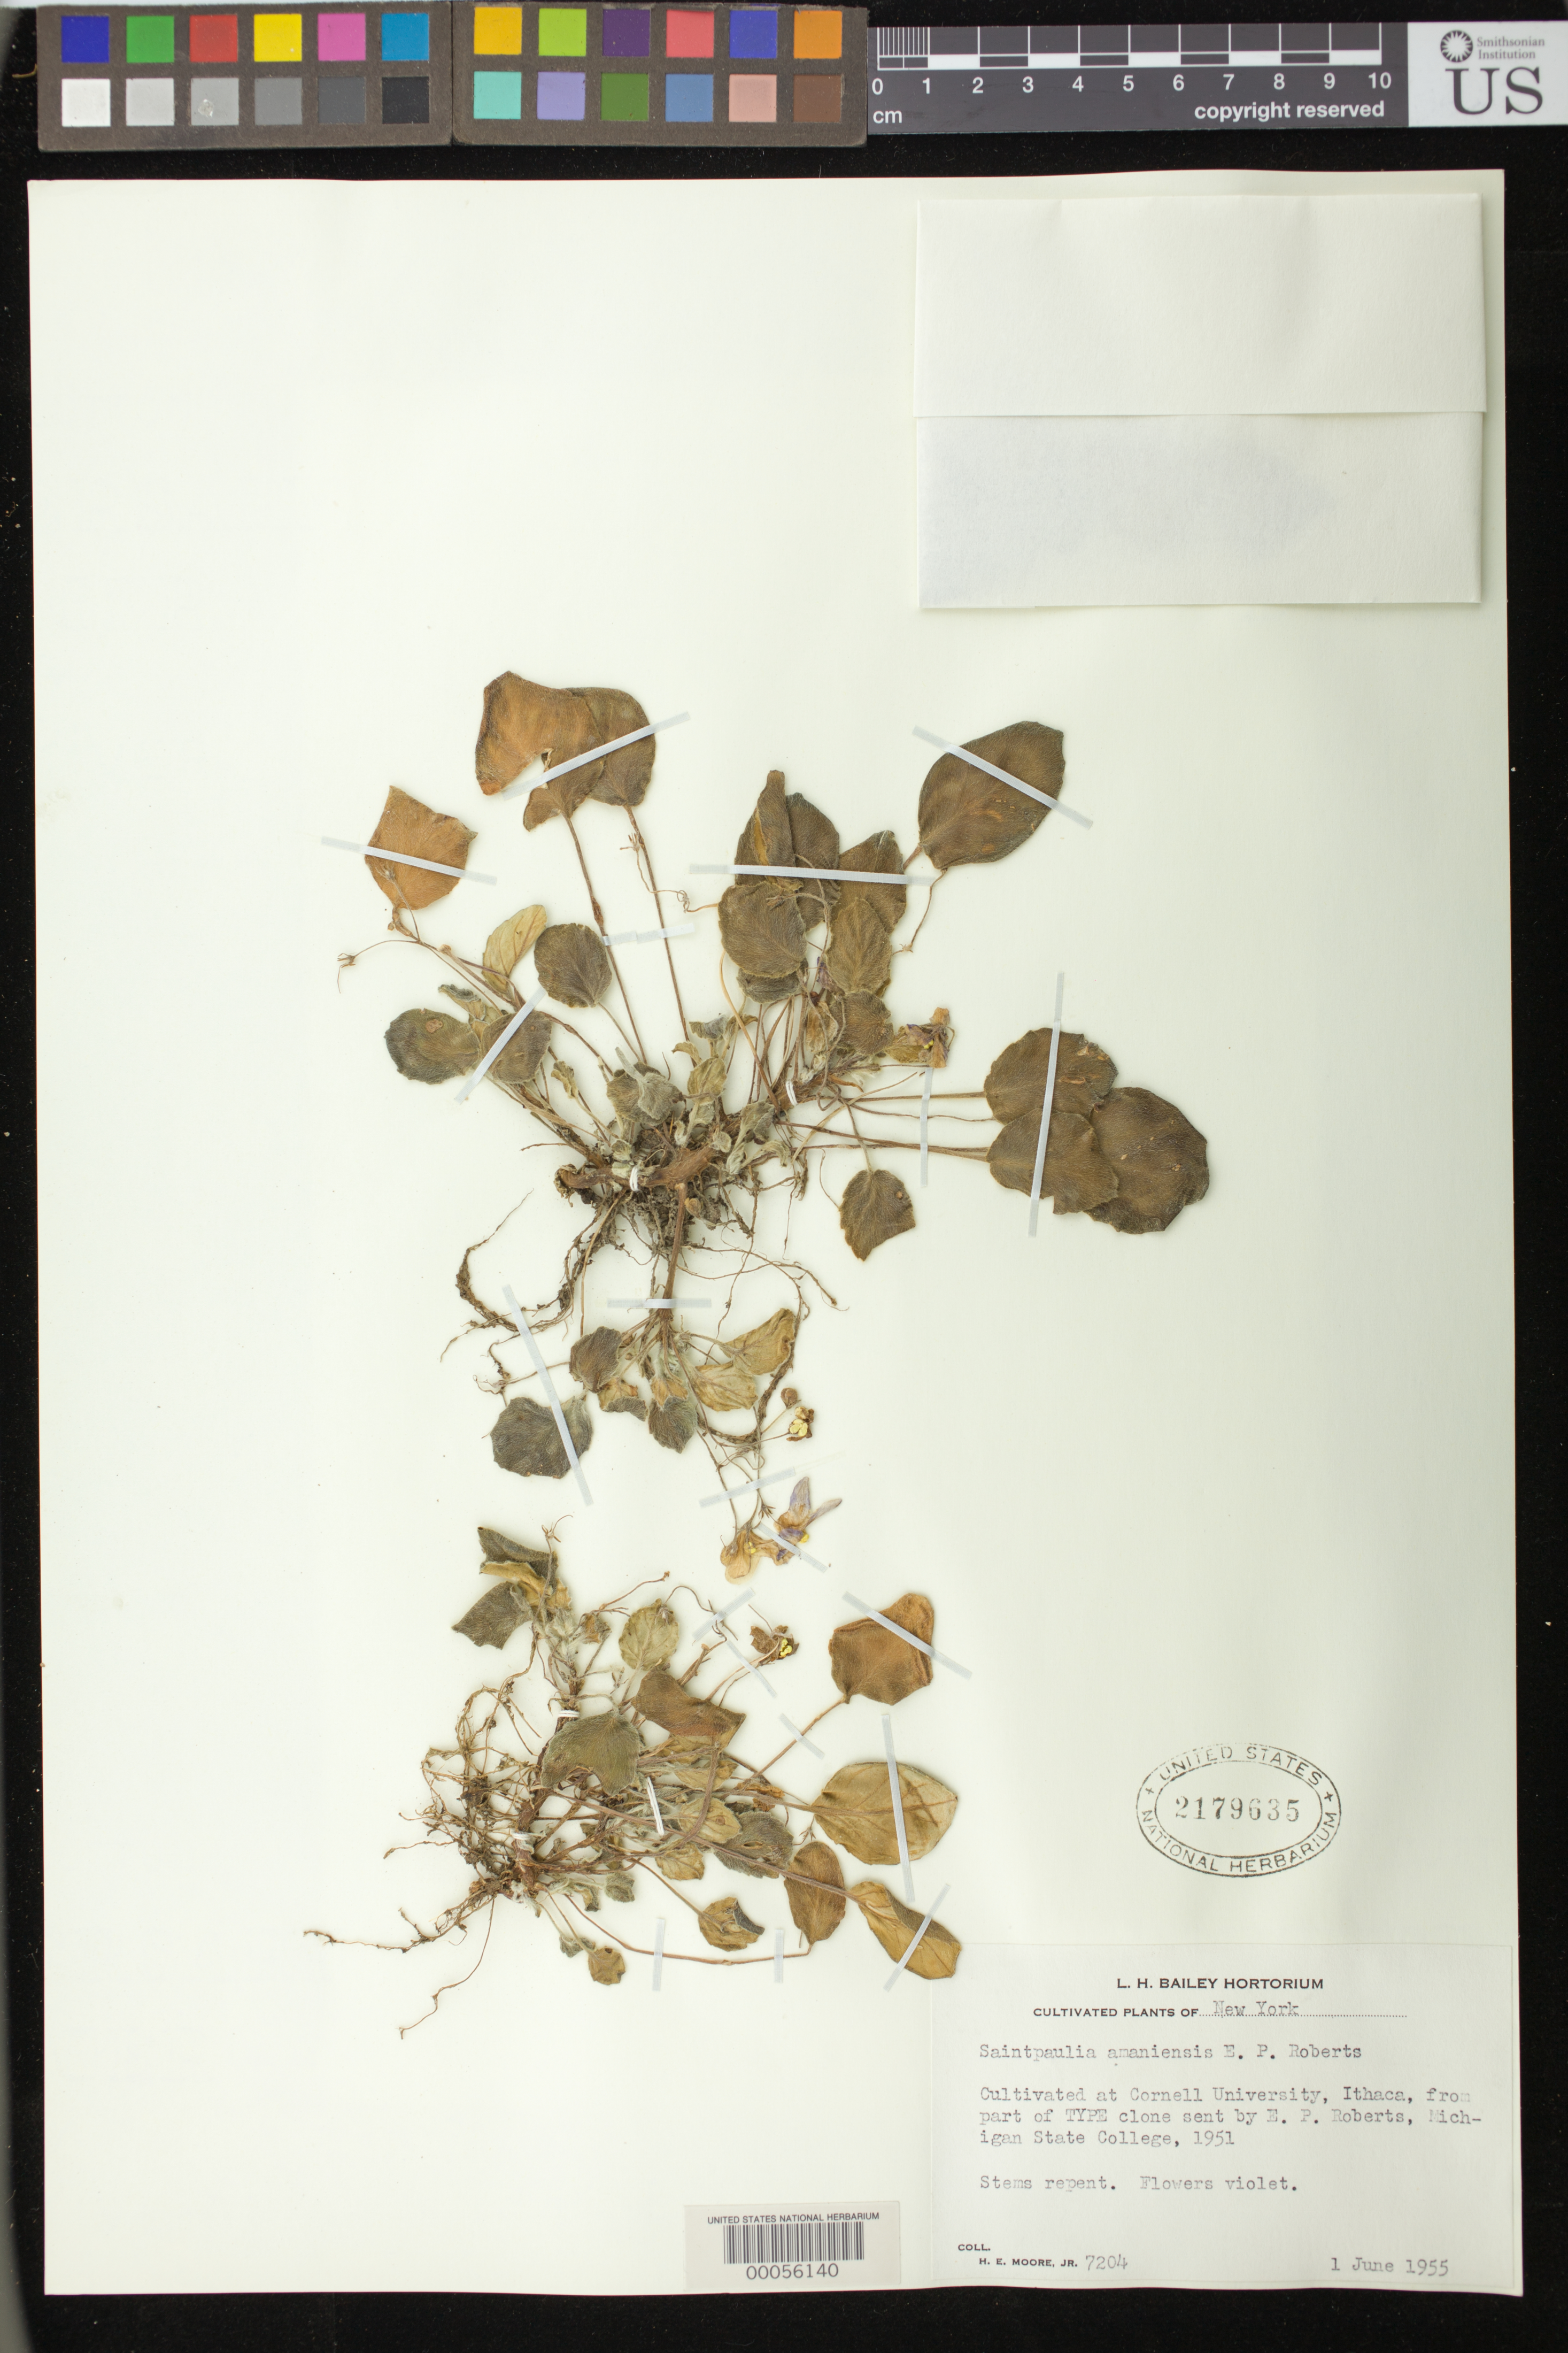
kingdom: Plantae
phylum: Tracheophyta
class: Magnoliopsida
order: Lamiales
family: Gesneriaceae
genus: Streptocarpus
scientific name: Streptocarpus ionanthus subsp. grotei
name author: (Engl.) Christenh.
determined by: Skog, Laurence E.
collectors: H. E. Moore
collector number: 7204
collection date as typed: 01 Jun 1955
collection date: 1955-06-01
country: United States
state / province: New York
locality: Cornell University, Ithaca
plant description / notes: From part of TYPE clone sent by E.P. Roberts, Michigan State College, 1951.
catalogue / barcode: US 2179635